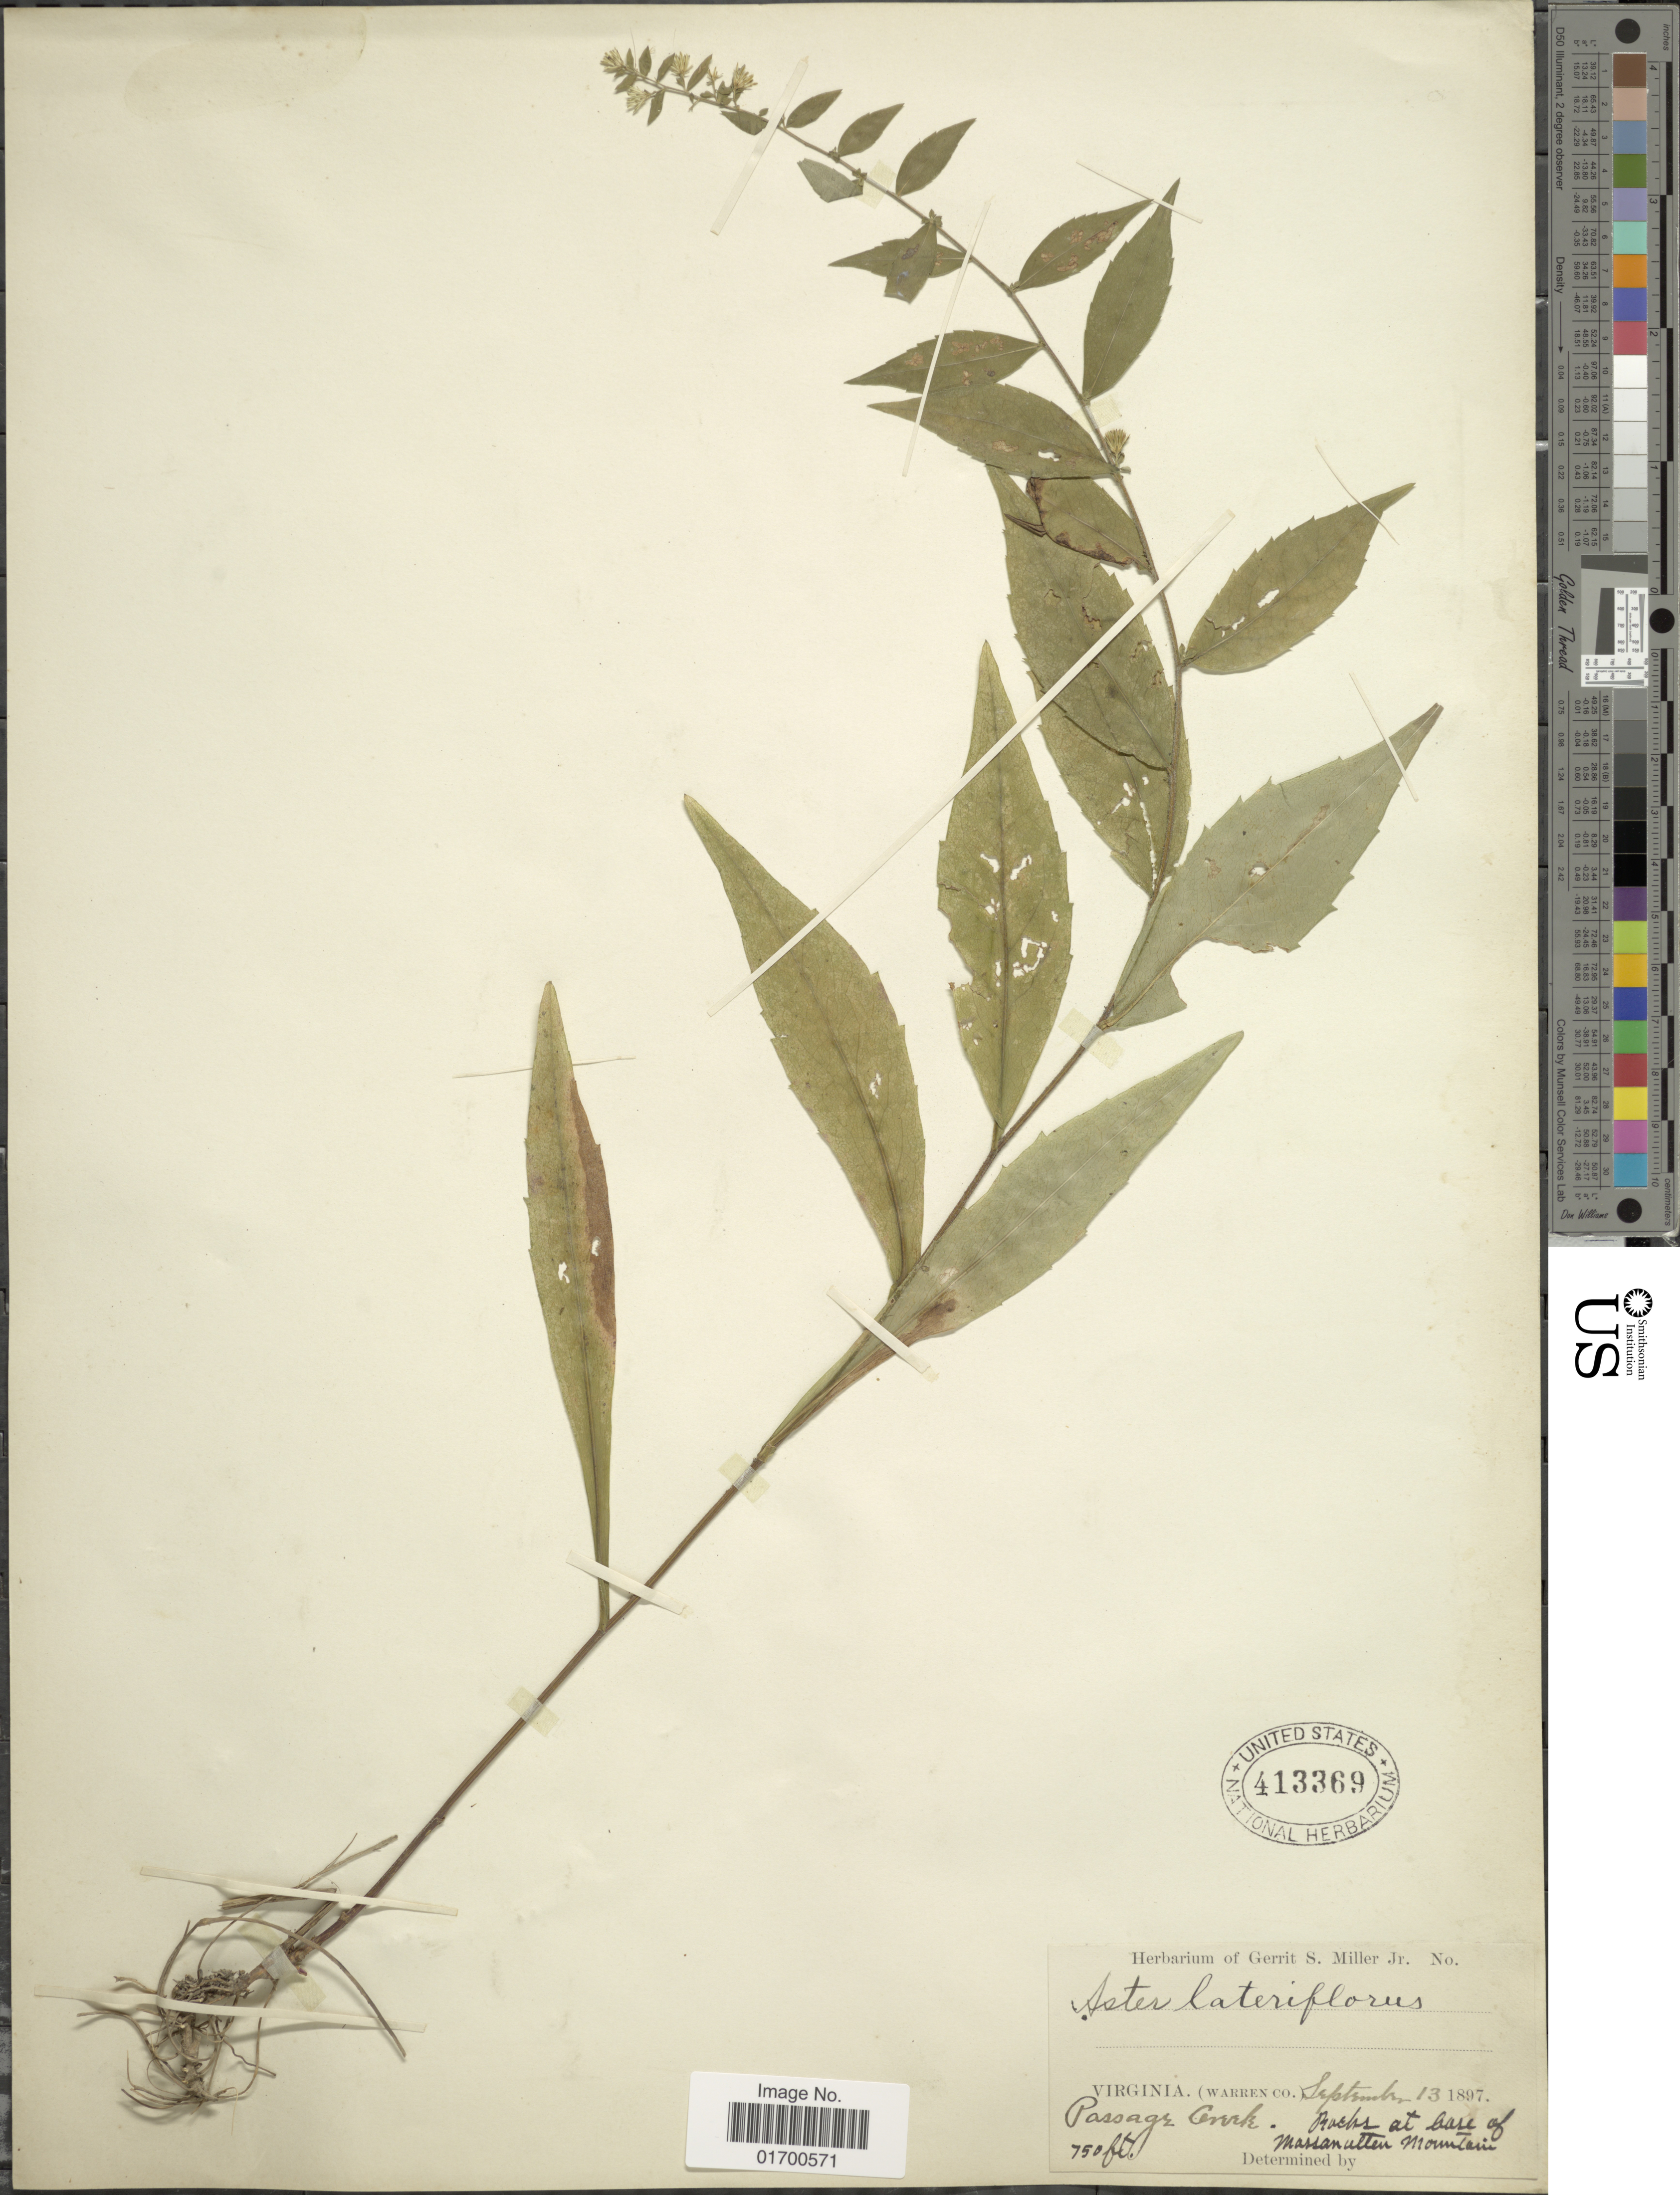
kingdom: Plantae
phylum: Tracheophyta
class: Magnoliopsida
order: Asterales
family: Asteraceae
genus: Symphyotrichum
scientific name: Symphyotrichum lateriflorum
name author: (L.) Á. Löve & D. Löve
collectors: ex herb. Gerrit S. Miller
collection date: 1897-09-13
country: United States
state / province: Virginia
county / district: Warren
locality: Warren Co., Passage Creek, Rocks at base of Massanutten Mountain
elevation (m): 229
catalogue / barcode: US 413369